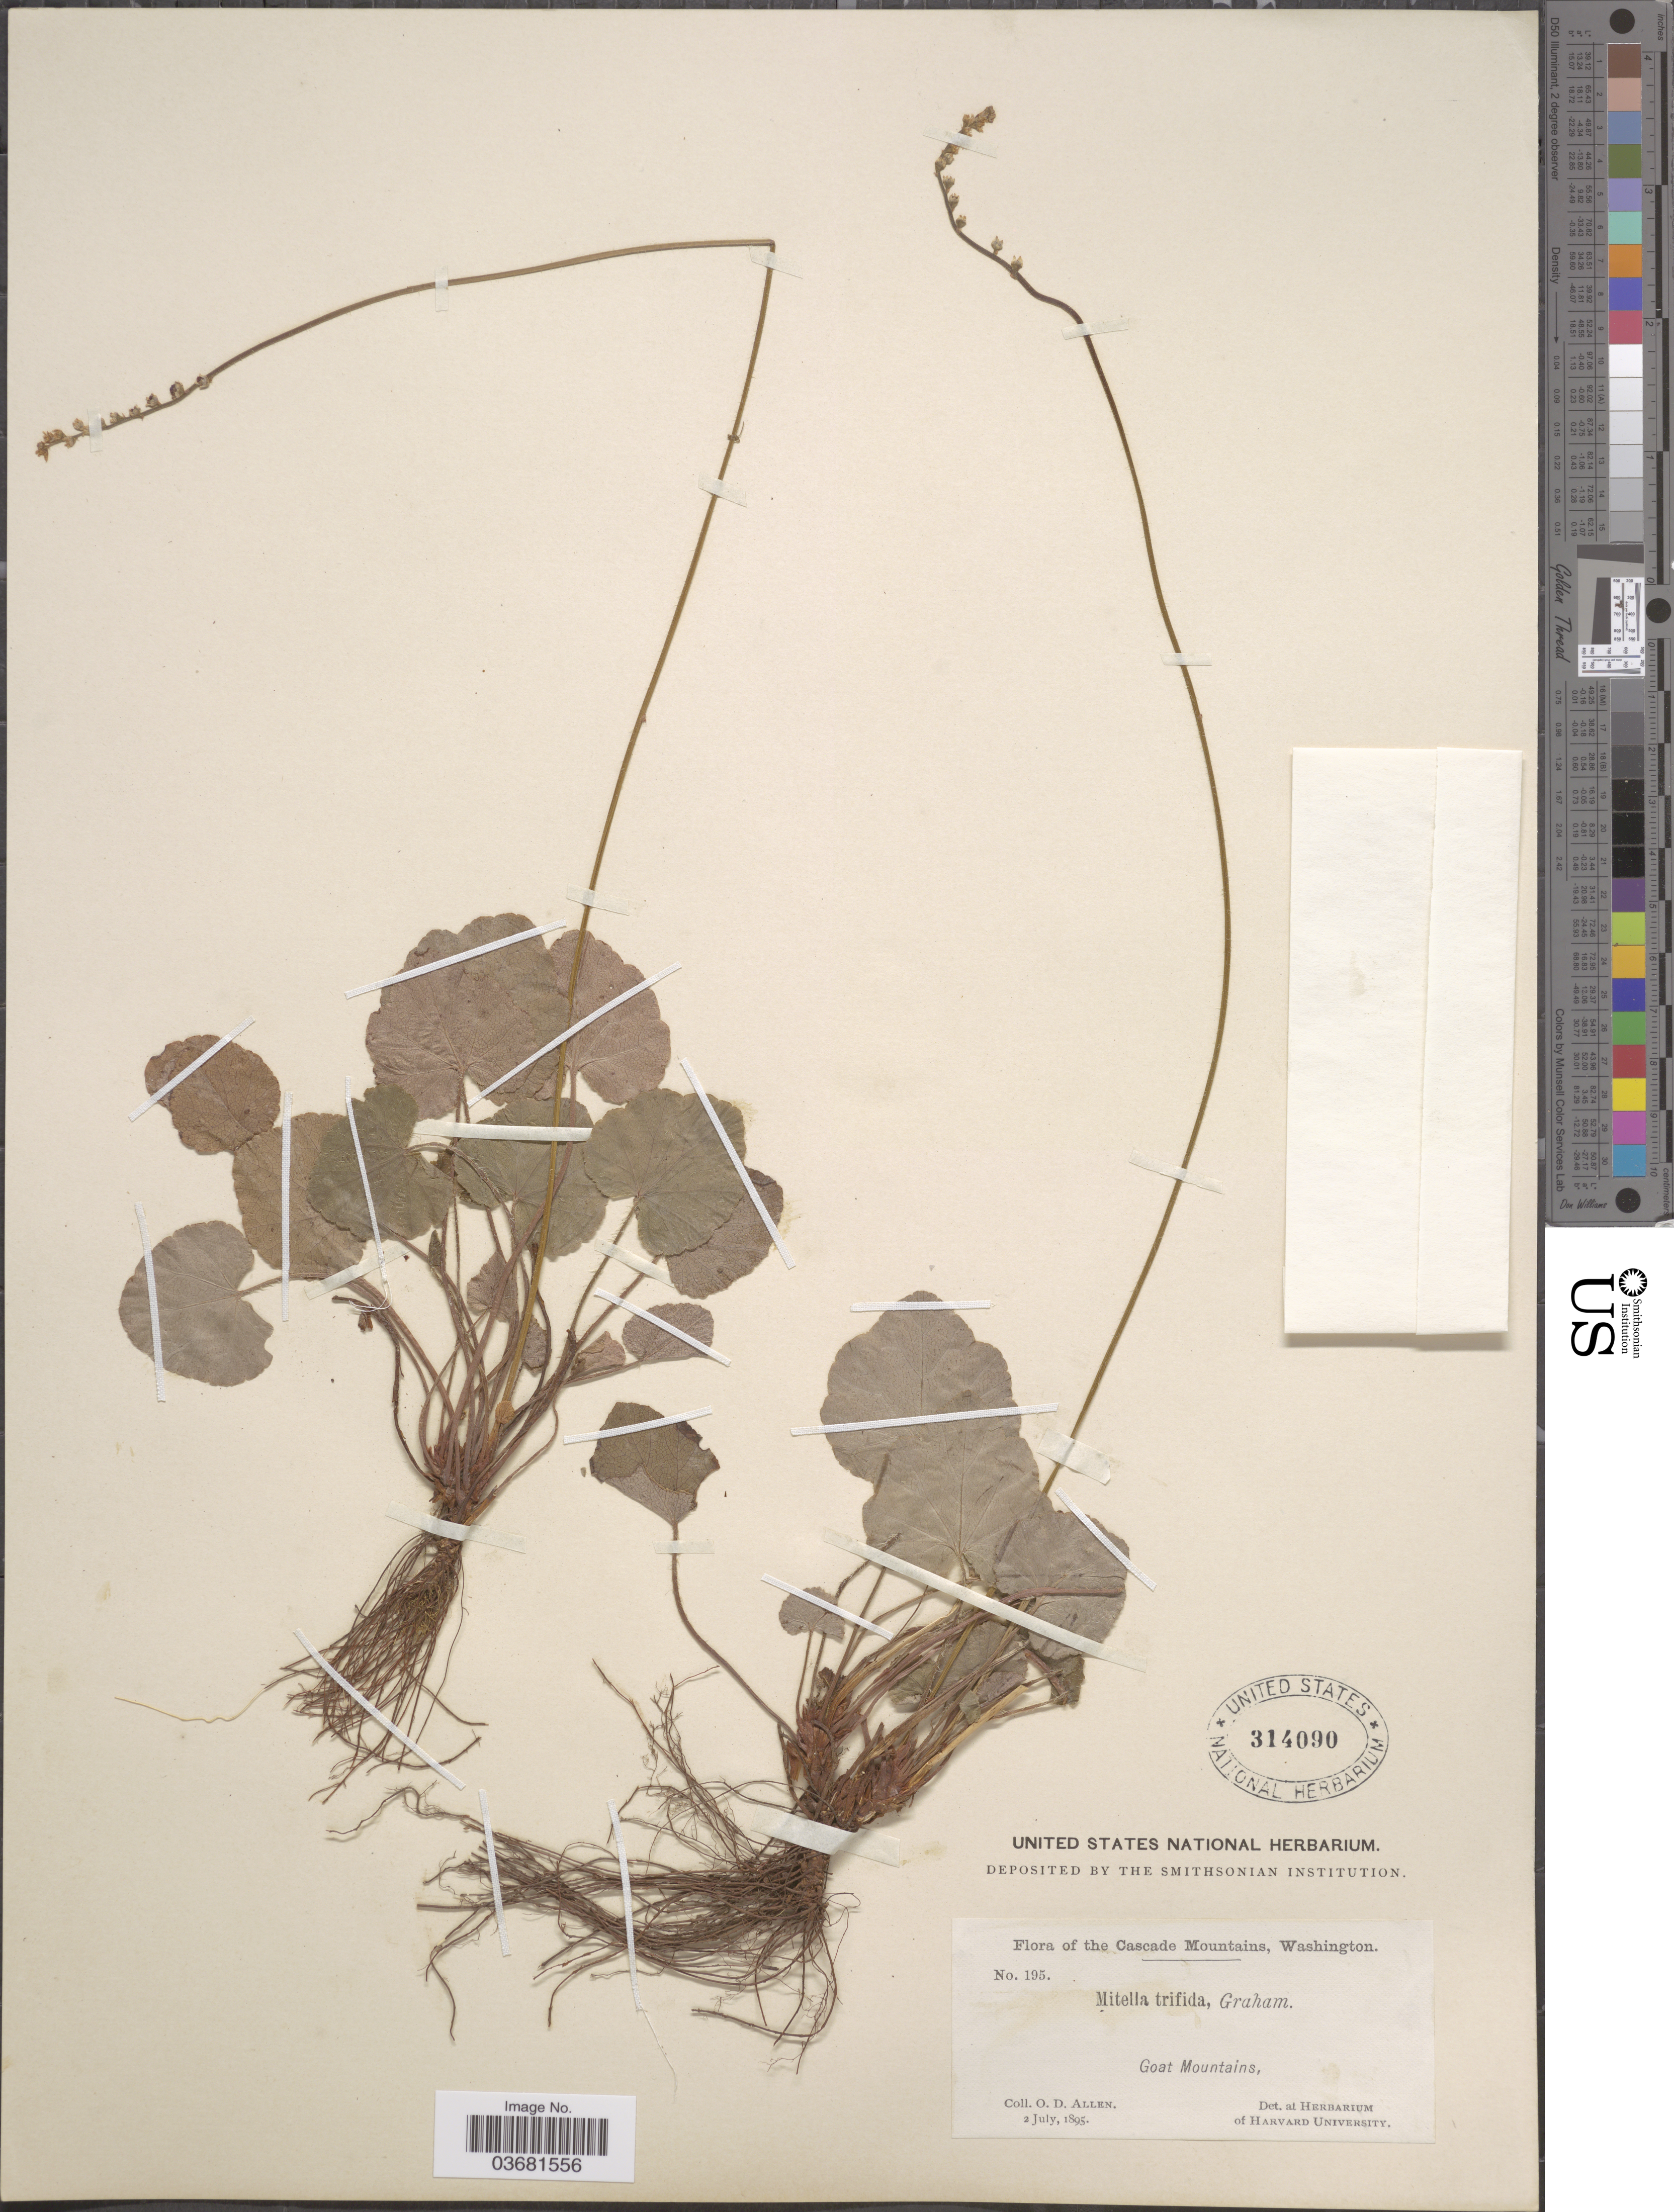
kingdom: Plantae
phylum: Tracheophyta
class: Magnoliopsida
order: Saxifragales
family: Saxifragaceae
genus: Mitella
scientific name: Mitella trifida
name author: Graham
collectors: O. D. Allen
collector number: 195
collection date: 1895-07-02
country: United States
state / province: Washington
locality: Cascade Mountains. Goat Mountains.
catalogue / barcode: US 314090